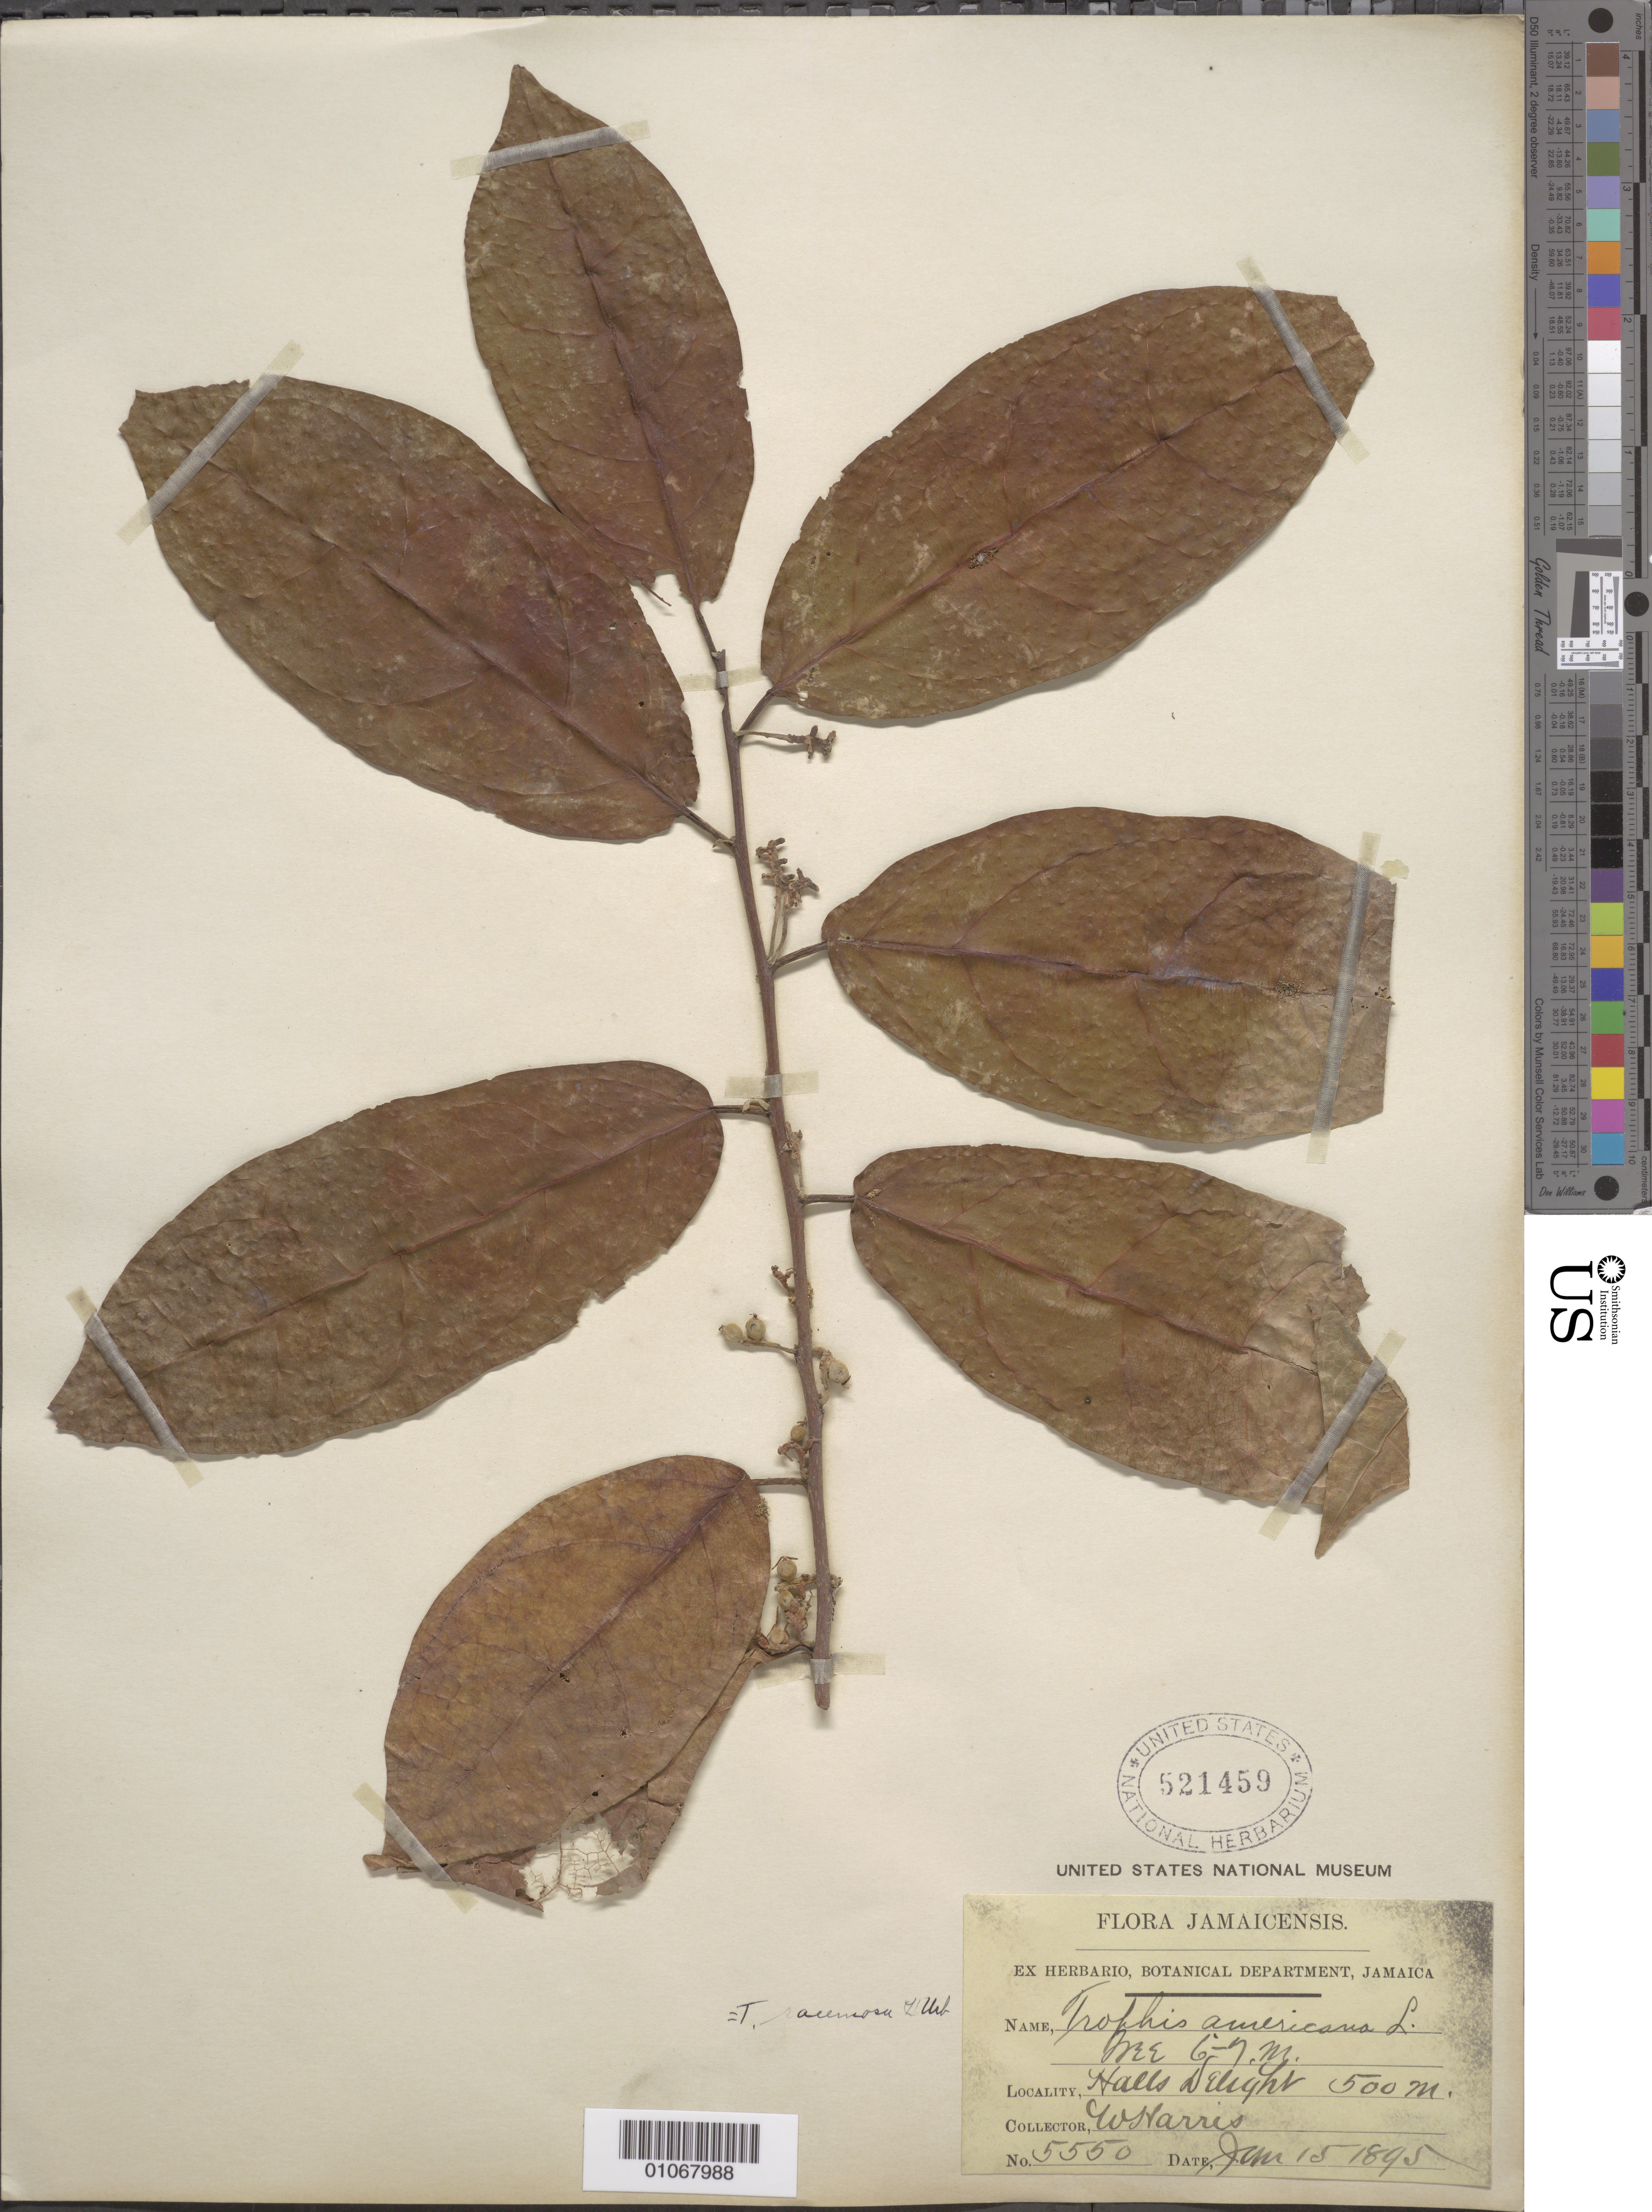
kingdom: Plantae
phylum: Tracheophyta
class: Magnoliopsida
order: Rosales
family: Moraceae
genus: Trophis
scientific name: Trophis americana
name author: L.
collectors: W. Harris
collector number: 5550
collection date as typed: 15 Feb 1895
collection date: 1895-02-15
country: Jamaica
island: Jamaica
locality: Halls D Elight.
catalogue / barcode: US 521459